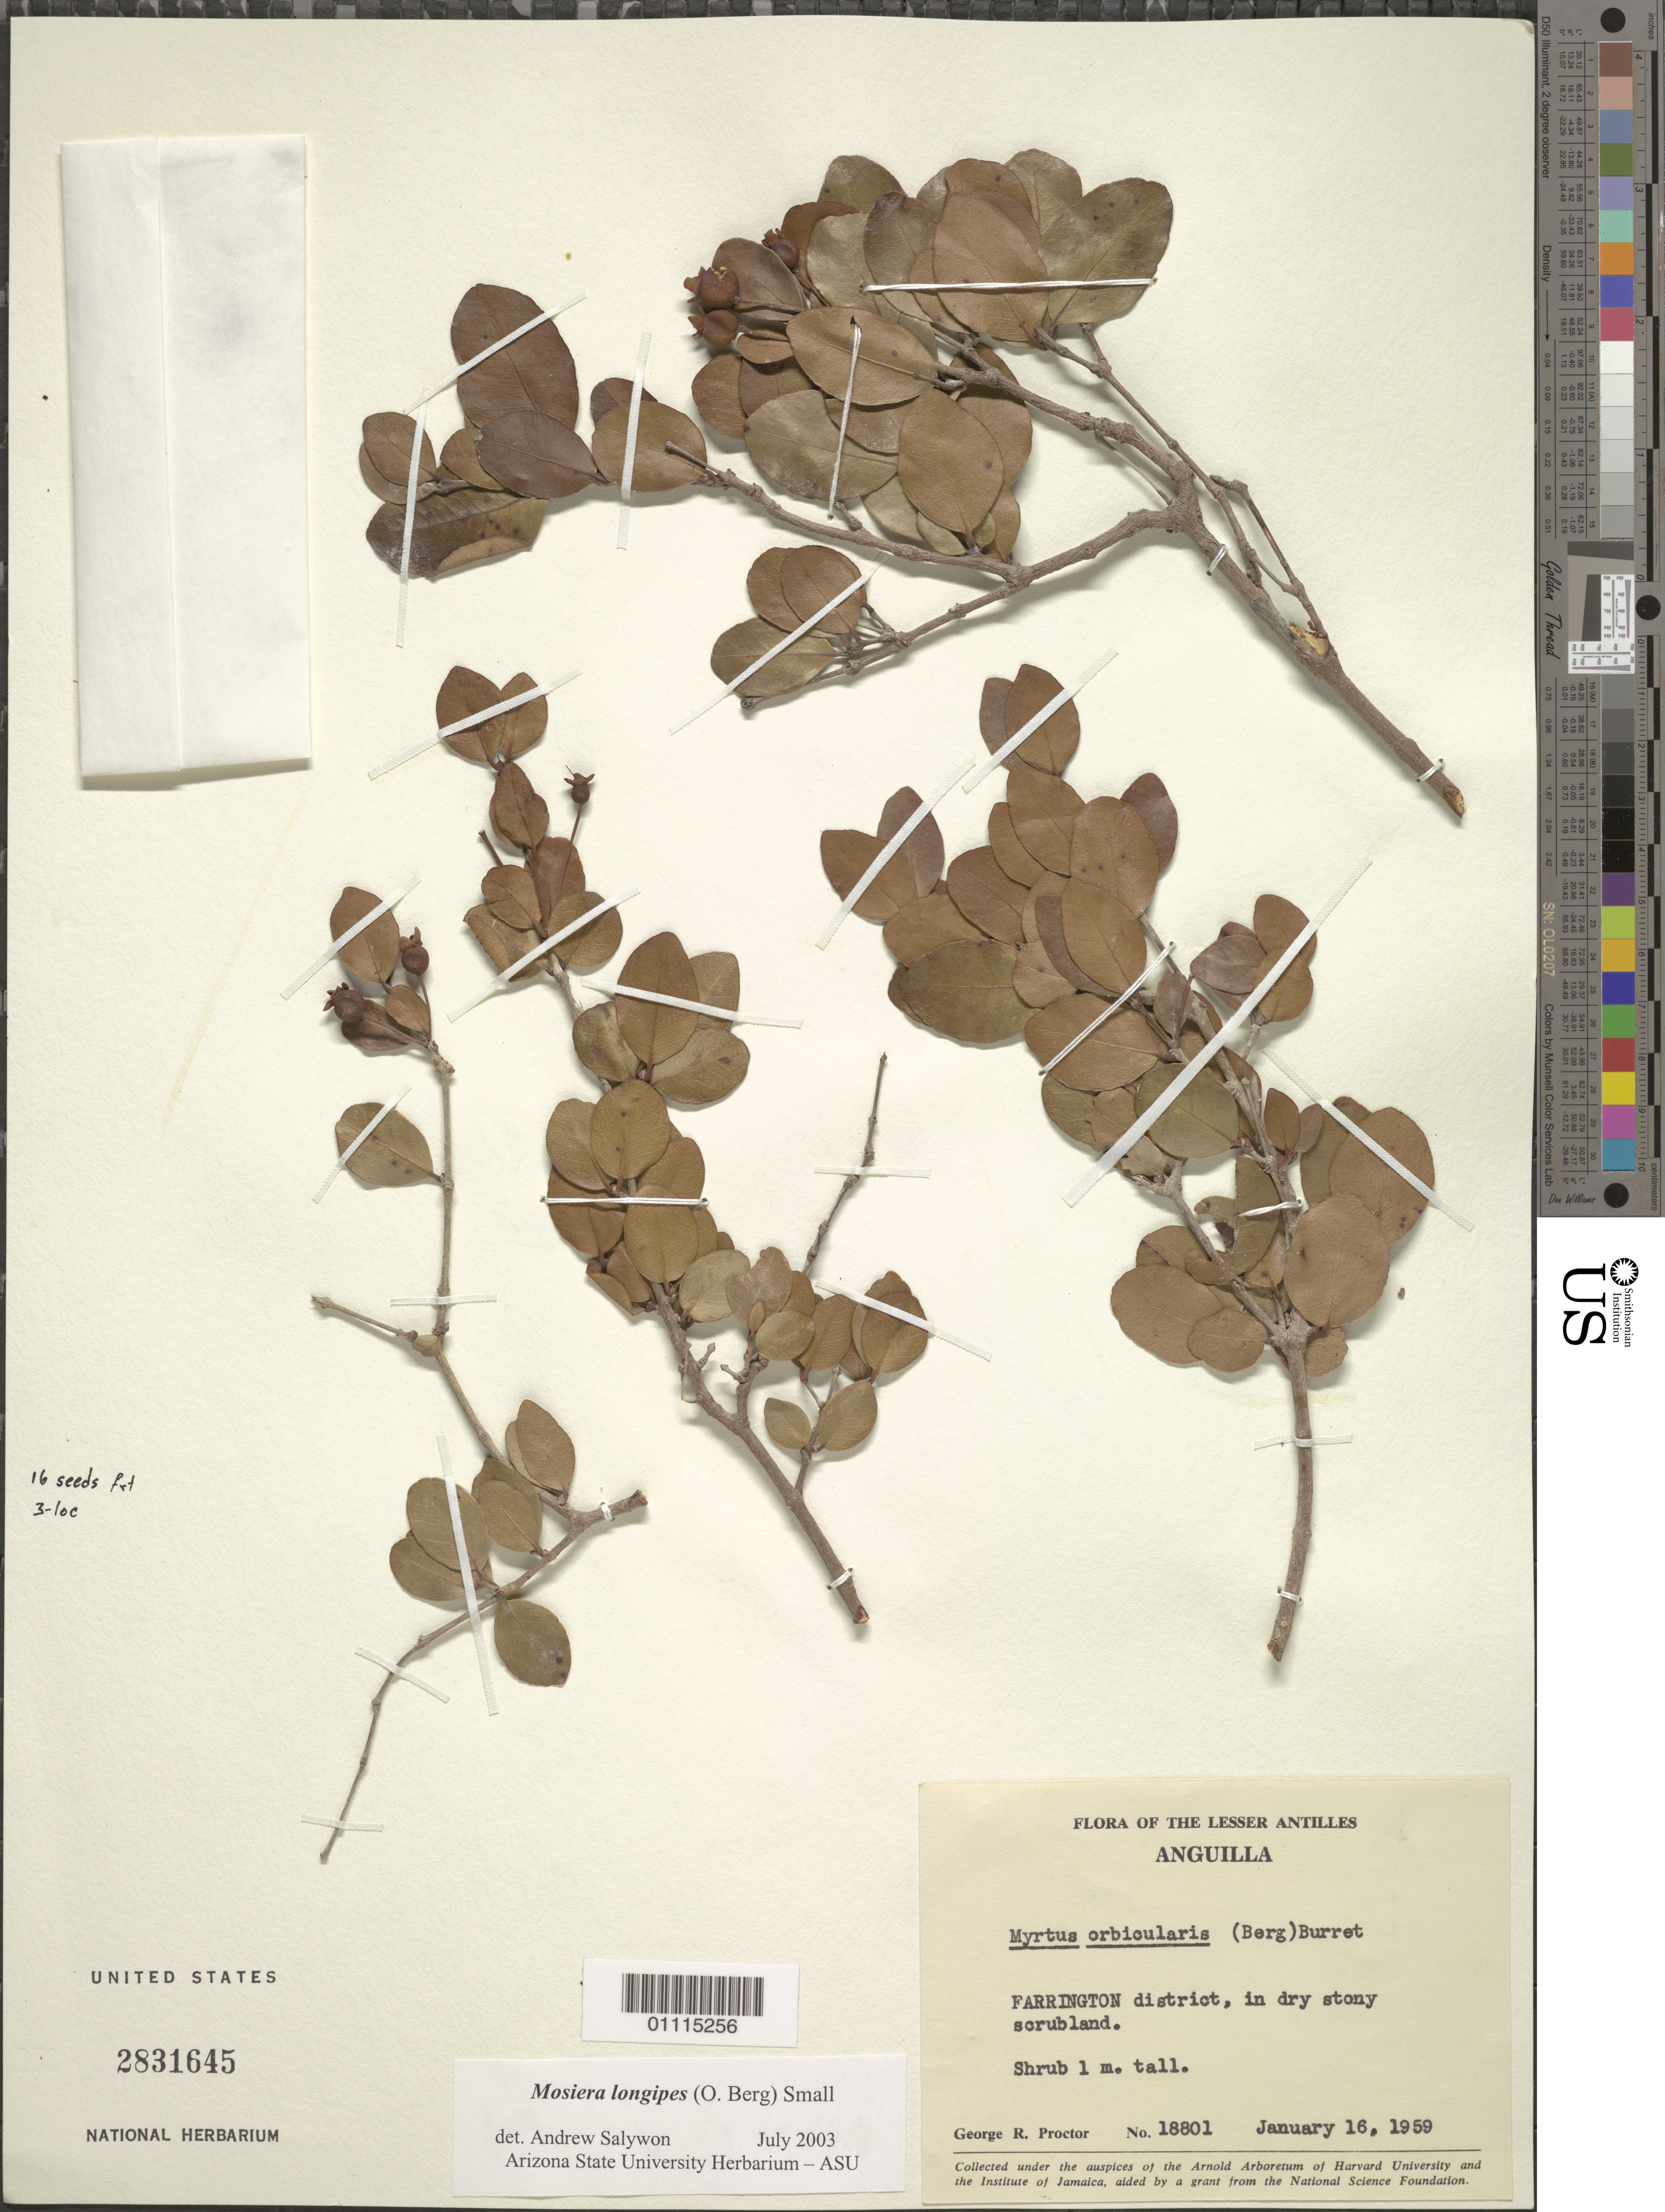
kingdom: Plantae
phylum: Tracheophyta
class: Magnoliopsida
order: Myrtales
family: Myrtaceae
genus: Mosiera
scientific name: Mosiera longipes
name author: (O. Berg) Small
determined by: Salywon, A. M., (ASU)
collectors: G. R. Proctor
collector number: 18801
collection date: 1959-01-16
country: Anguilla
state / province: Farmington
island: Anguilla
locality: Farrington District.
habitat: In dry stony scrubland.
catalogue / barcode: US 2831645